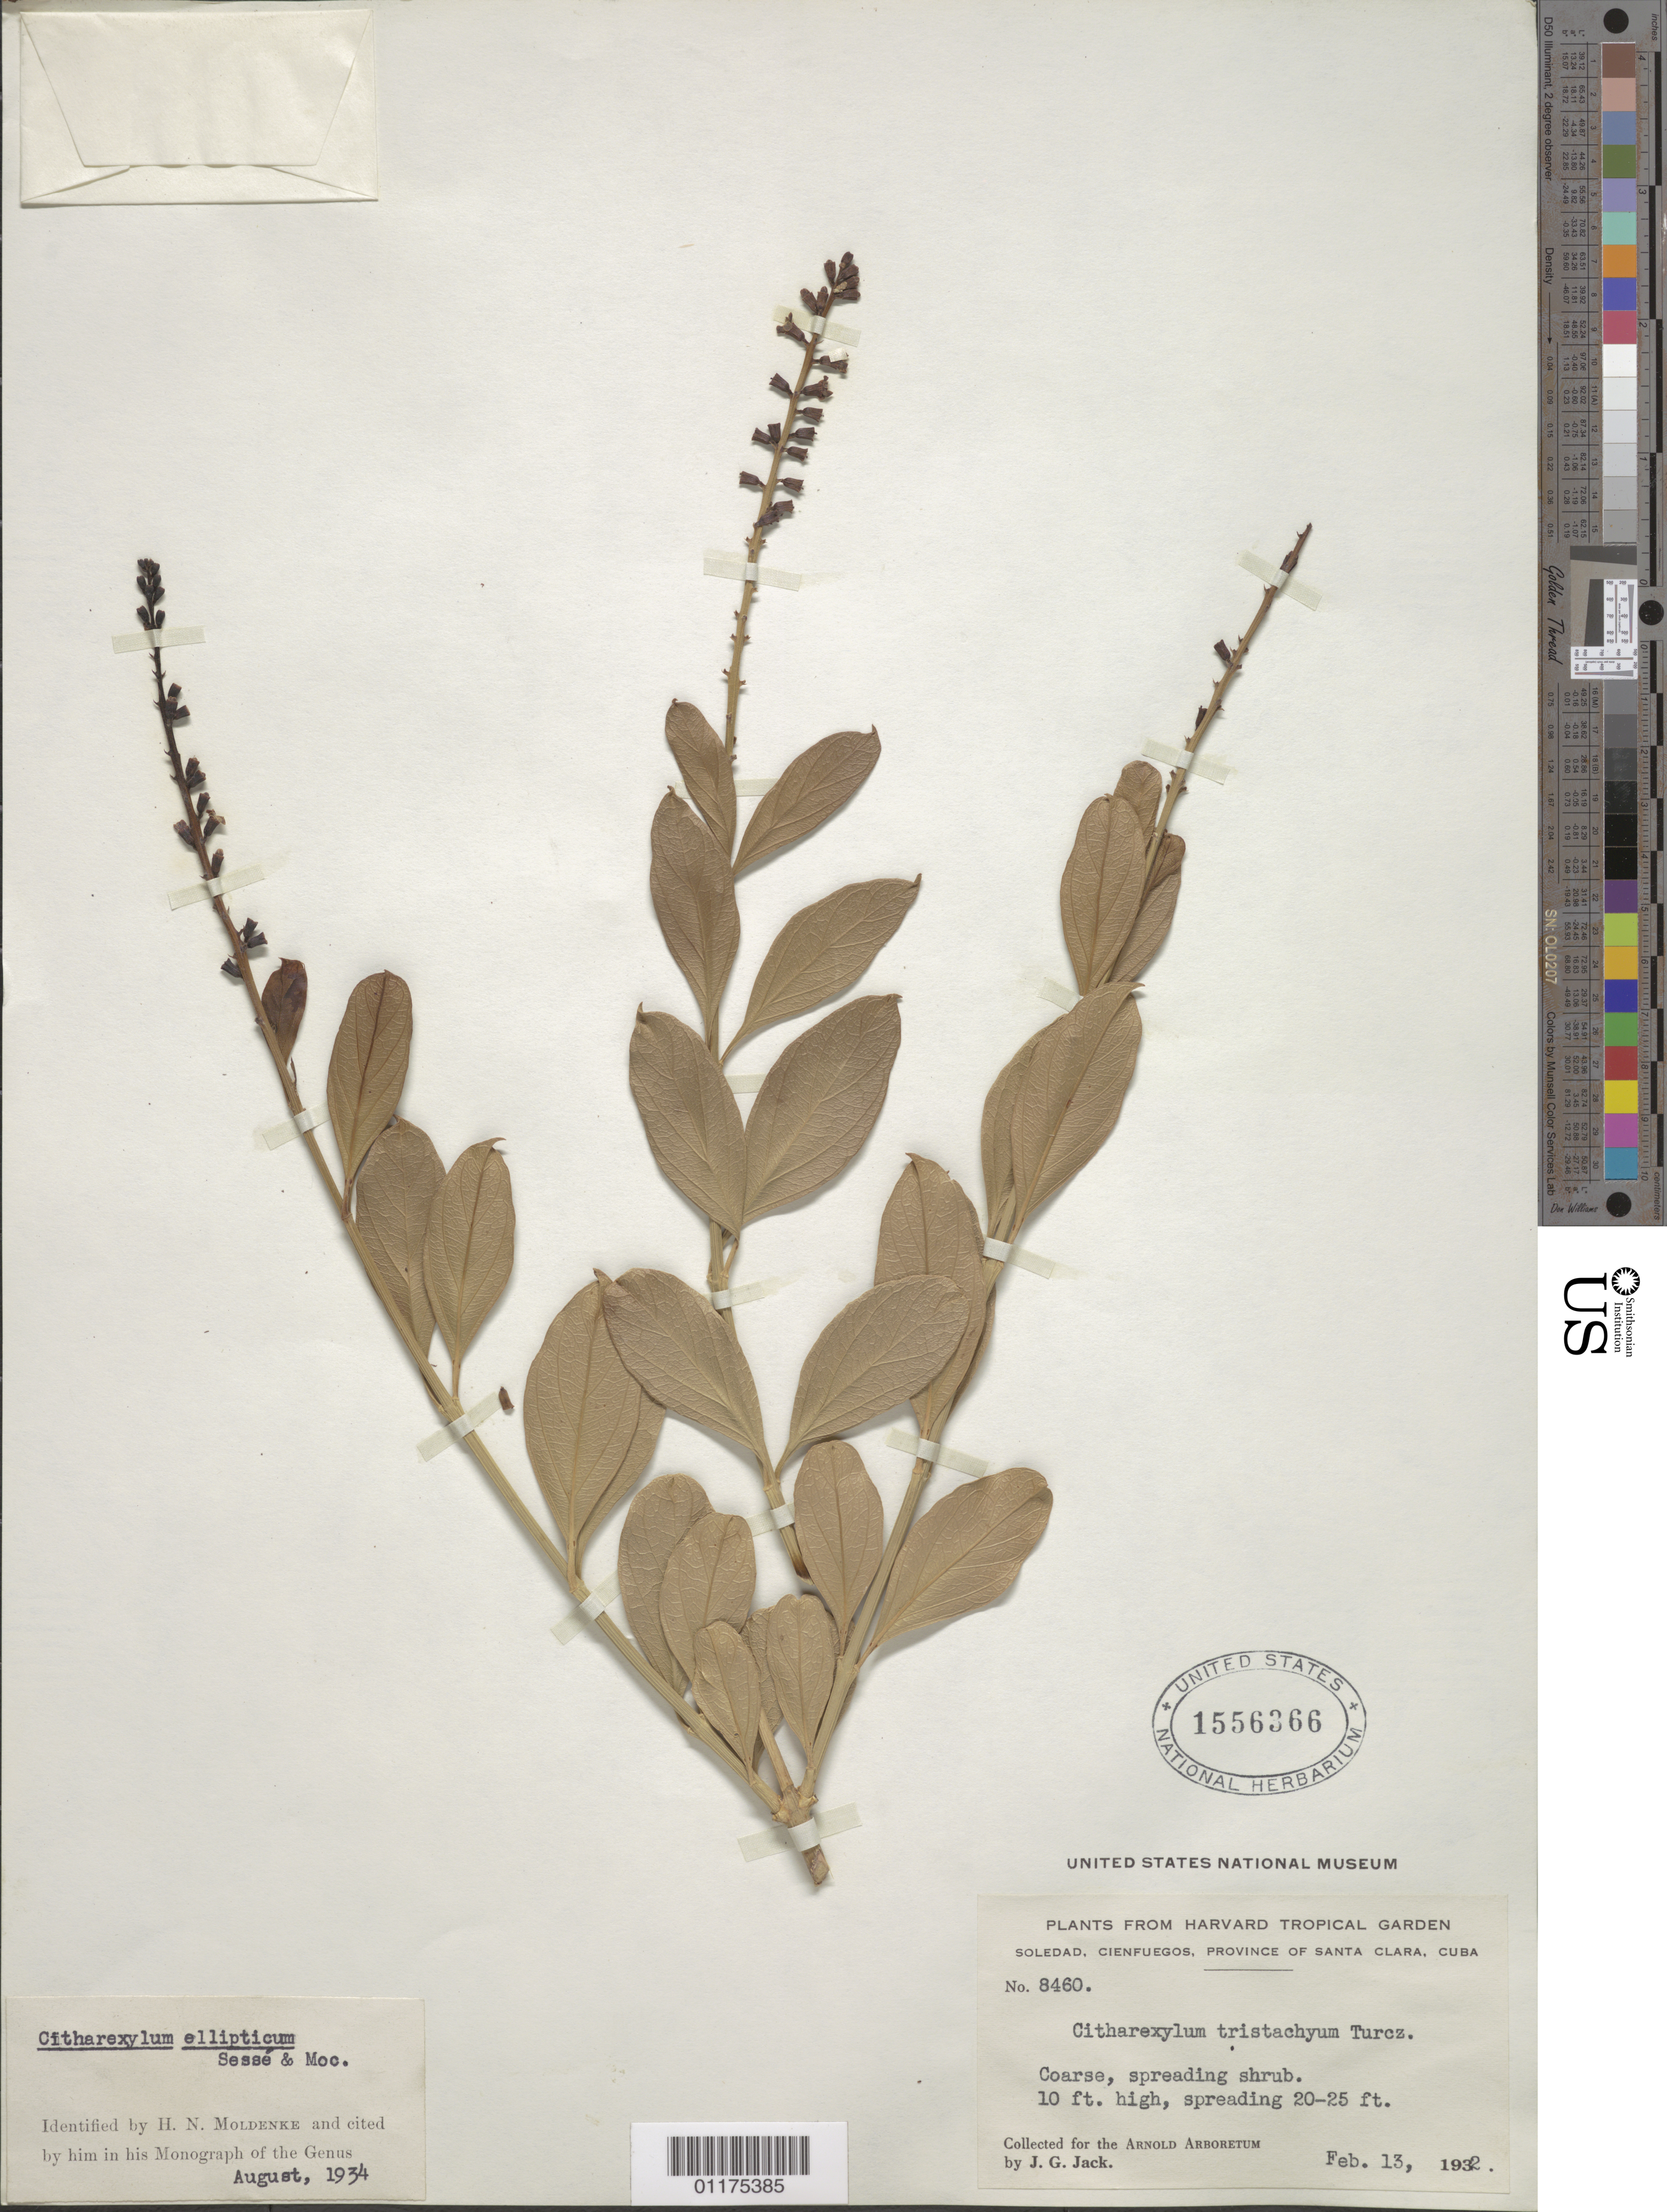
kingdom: Plantae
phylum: Tracheophyta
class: Magnoliopsida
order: Lamiales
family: Verbenaceae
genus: Citharexylum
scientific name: Citharexylum ellipticum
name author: Moc. & Sessé ex D. Don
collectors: J. G. Jack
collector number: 8460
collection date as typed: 13 Feb 1932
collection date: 1932-02-13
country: Cuba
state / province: Cienfuegos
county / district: Santa Clara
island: Cuba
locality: Soledad, Cienfuegos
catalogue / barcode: US 1556366